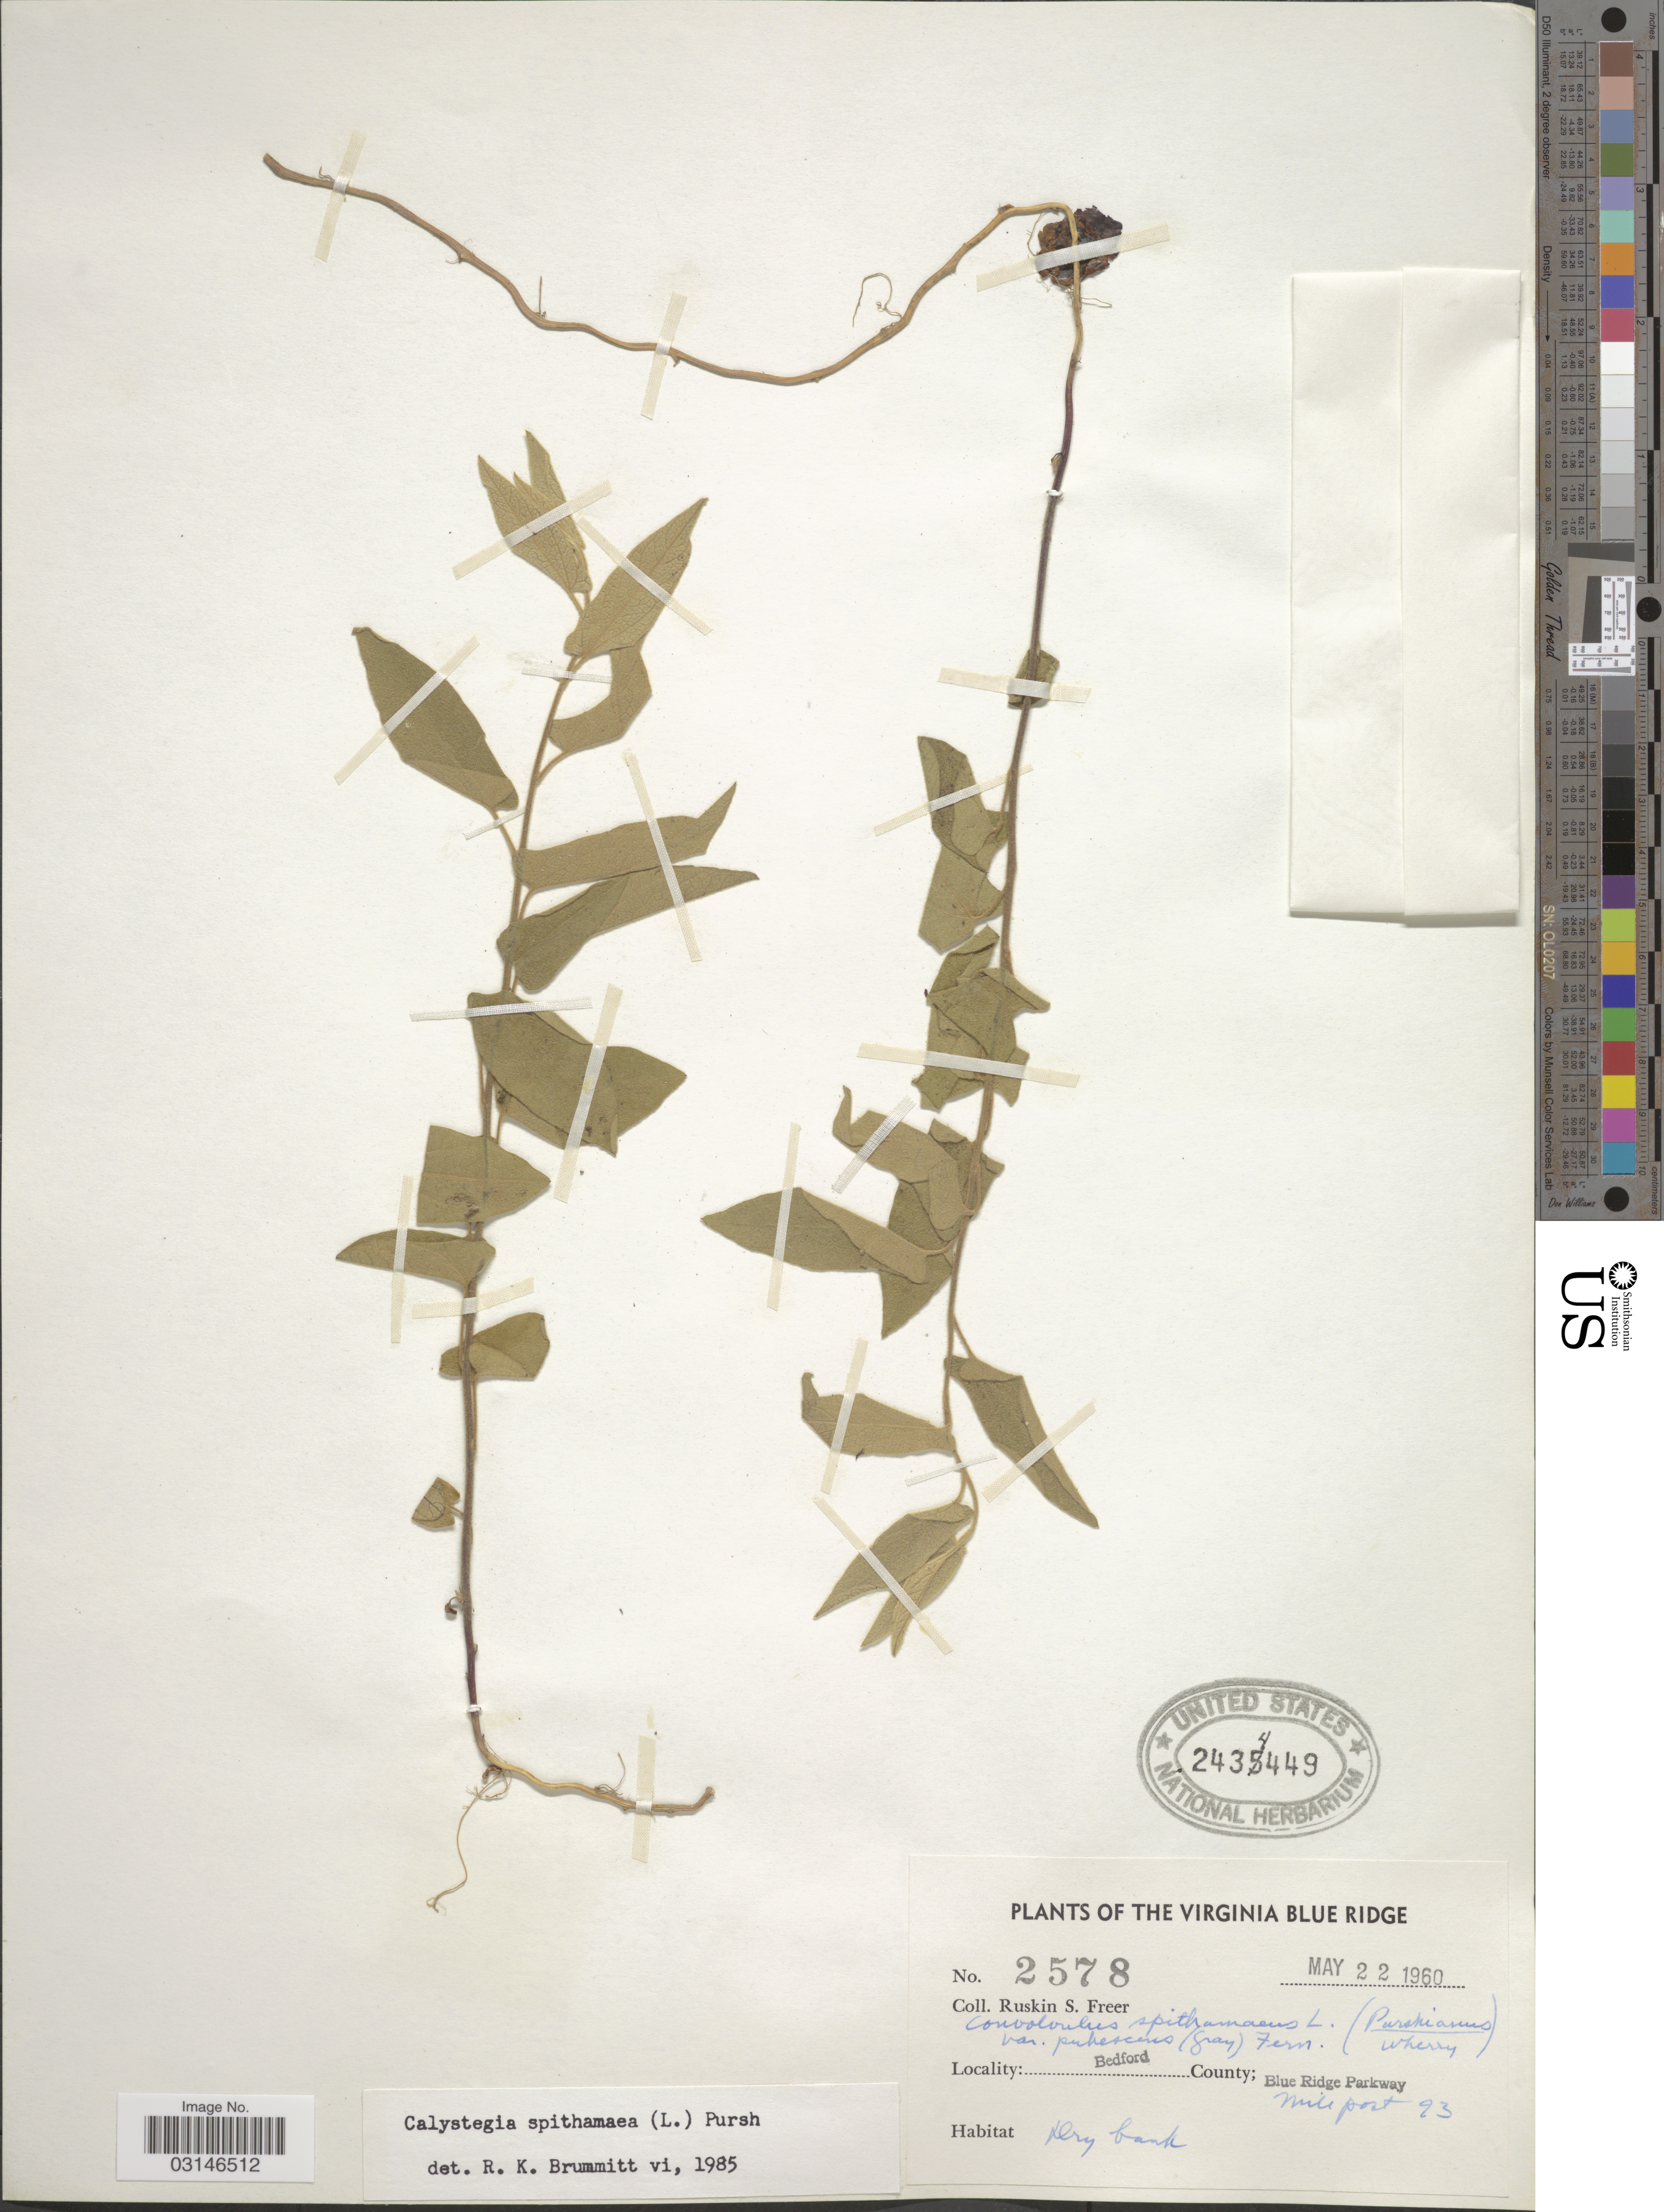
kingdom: Plantae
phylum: Tracheophyta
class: Magnoliopsida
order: Solanales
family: Convolvulaceae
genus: Calystegia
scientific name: Calystegia spithamaea subsp. purshiana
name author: (Wherry) Brummitt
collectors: R. Freer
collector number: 2578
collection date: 1960-05-22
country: United States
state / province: Virginia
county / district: Bedford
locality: The Virginia Blue Ridge, Bedford County; Blue Ridge Parkway, Mile post 93.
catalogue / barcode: US 2434449